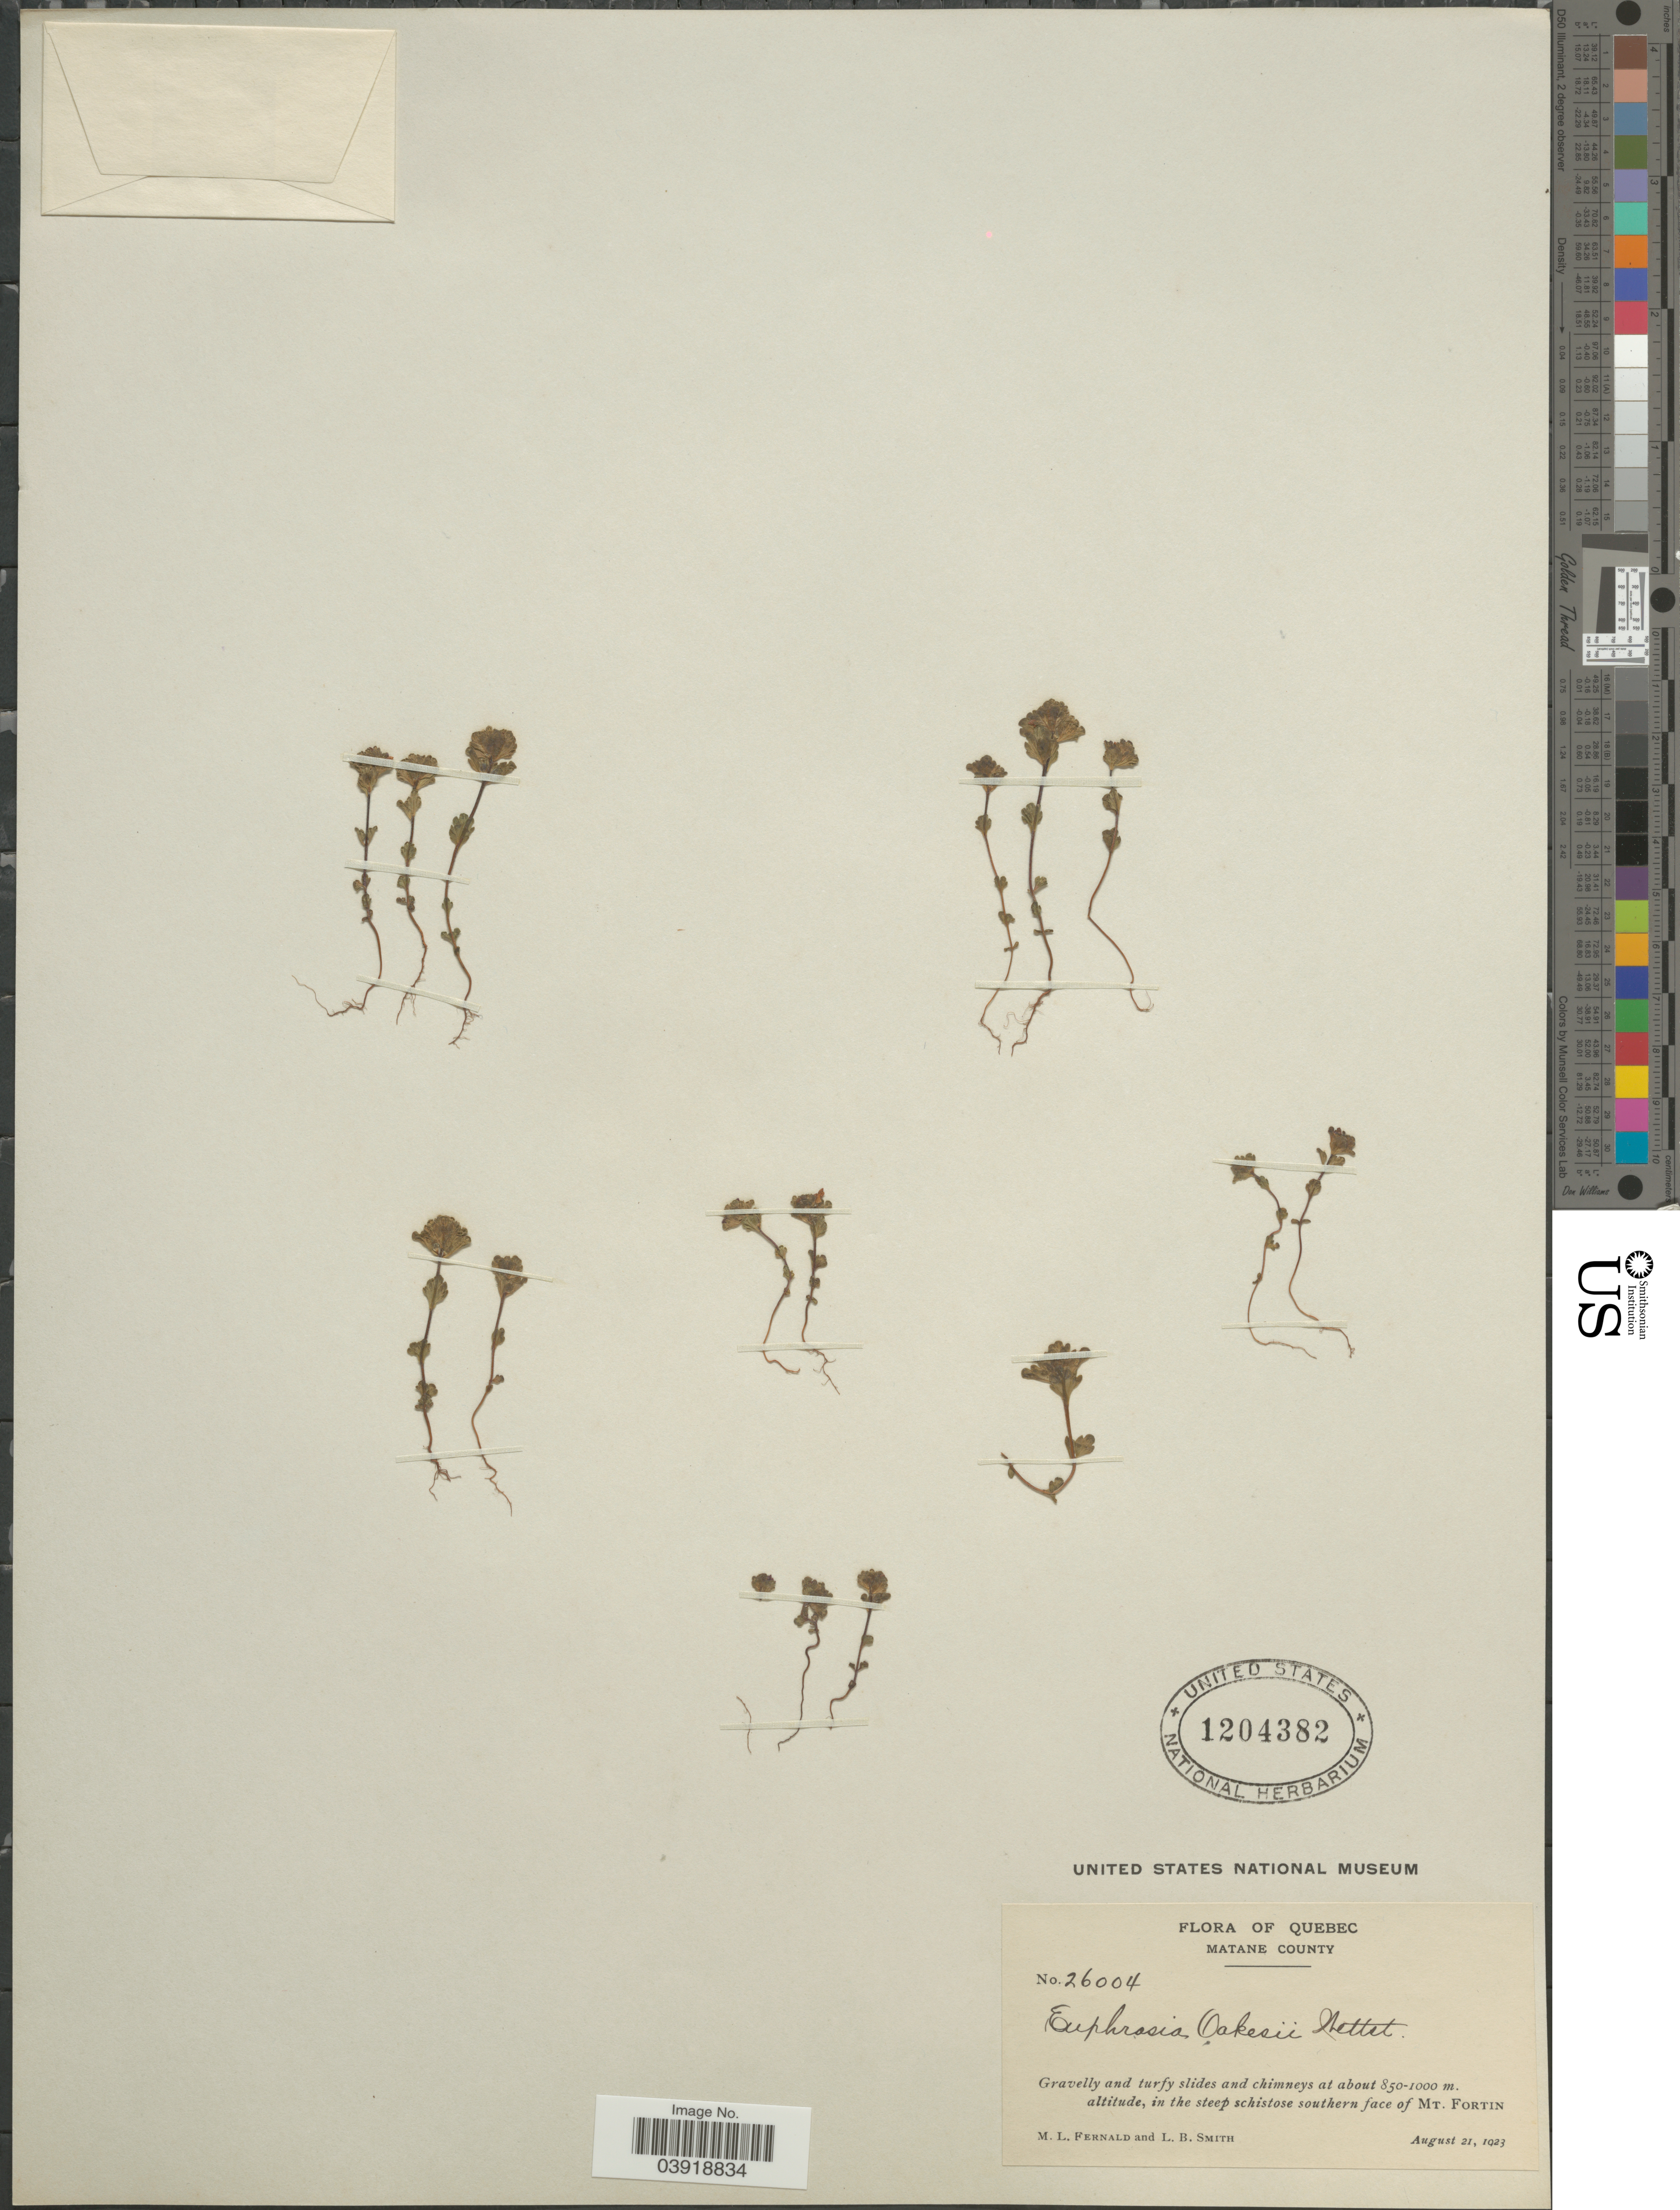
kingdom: Plantae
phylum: Tracheophyta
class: Magnoliopsida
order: Lamiales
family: Orobanchaceae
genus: Euphrasia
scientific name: Euphrasia oakesii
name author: Wettst.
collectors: M. L. Fernald & L. Smith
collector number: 26004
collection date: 1923-08-21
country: Canada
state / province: Quebec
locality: Matane County, in the steep schistose southern face of Mt. Fortin.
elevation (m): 850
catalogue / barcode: US 1204382